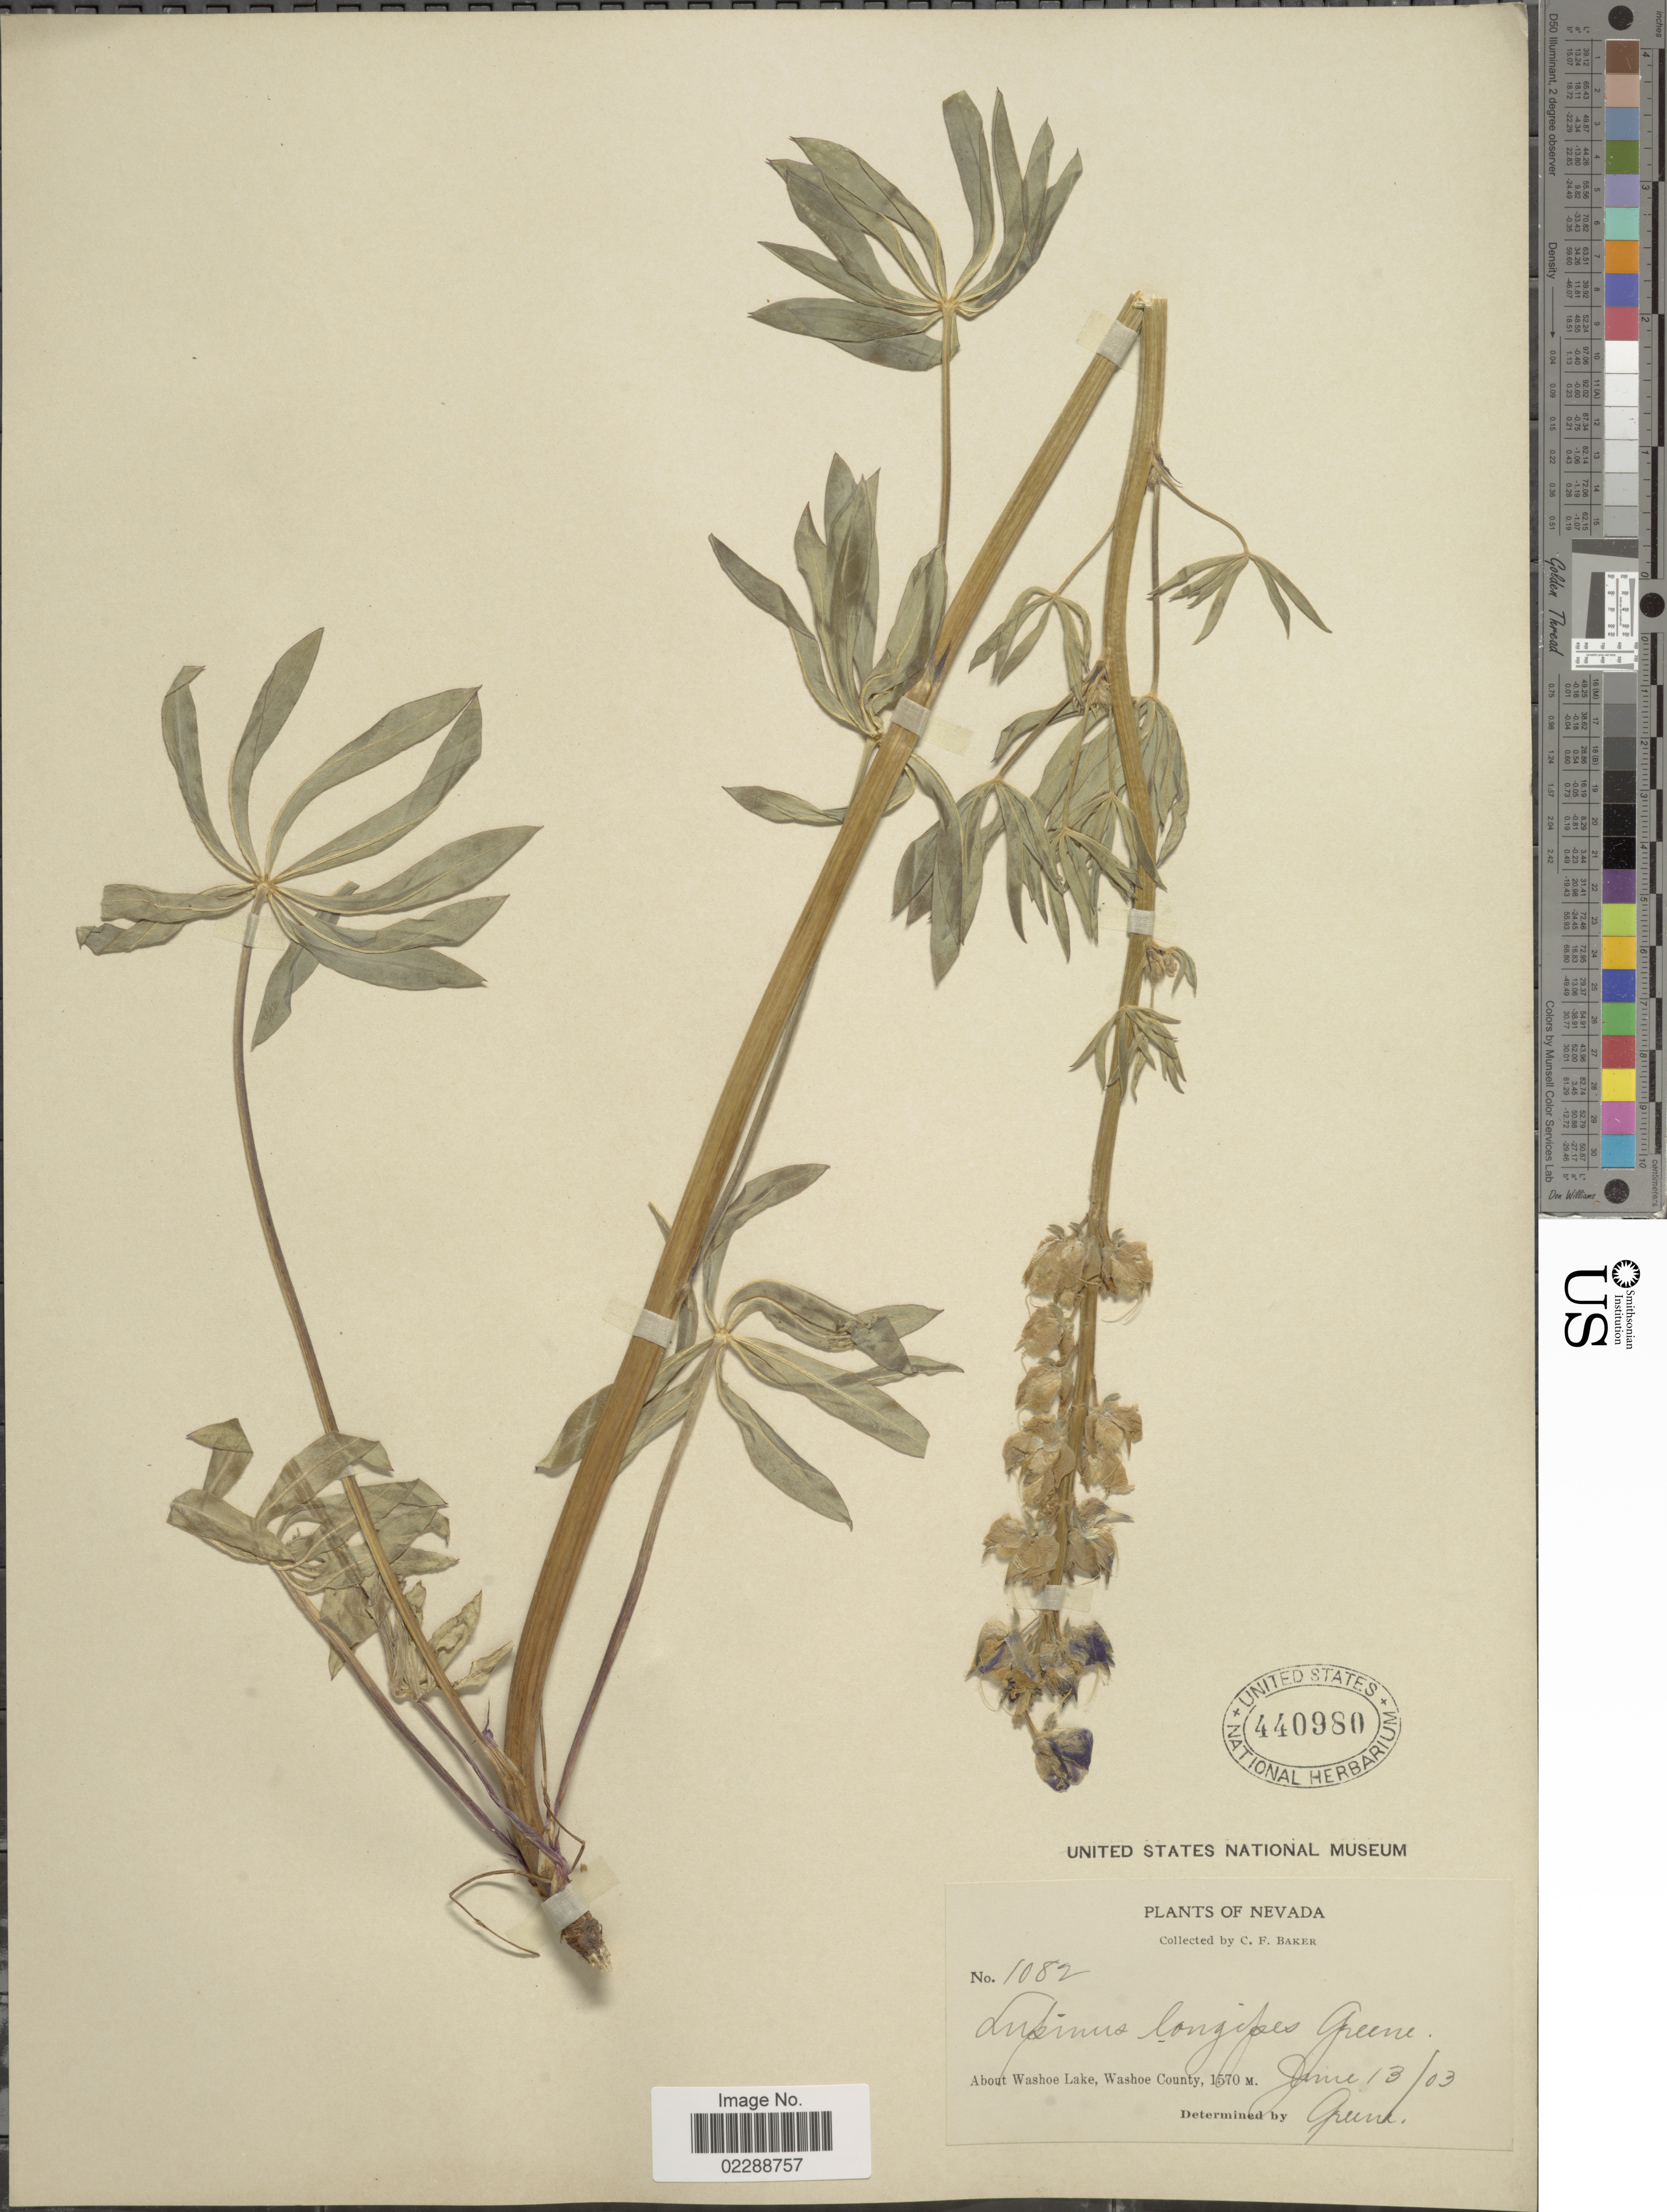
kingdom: Plantae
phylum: Tracheophyta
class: Magnoliopsida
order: Fabales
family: Fabaceae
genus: Lupinus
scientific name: Lupinus sp.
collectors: C. F. Baker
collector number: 1082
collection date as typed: Transcribed d/m/y: 13/6/3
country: United States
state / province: Nevada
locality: About Washoe Lake, Washoe County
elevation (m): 1570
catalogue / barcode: US 440980